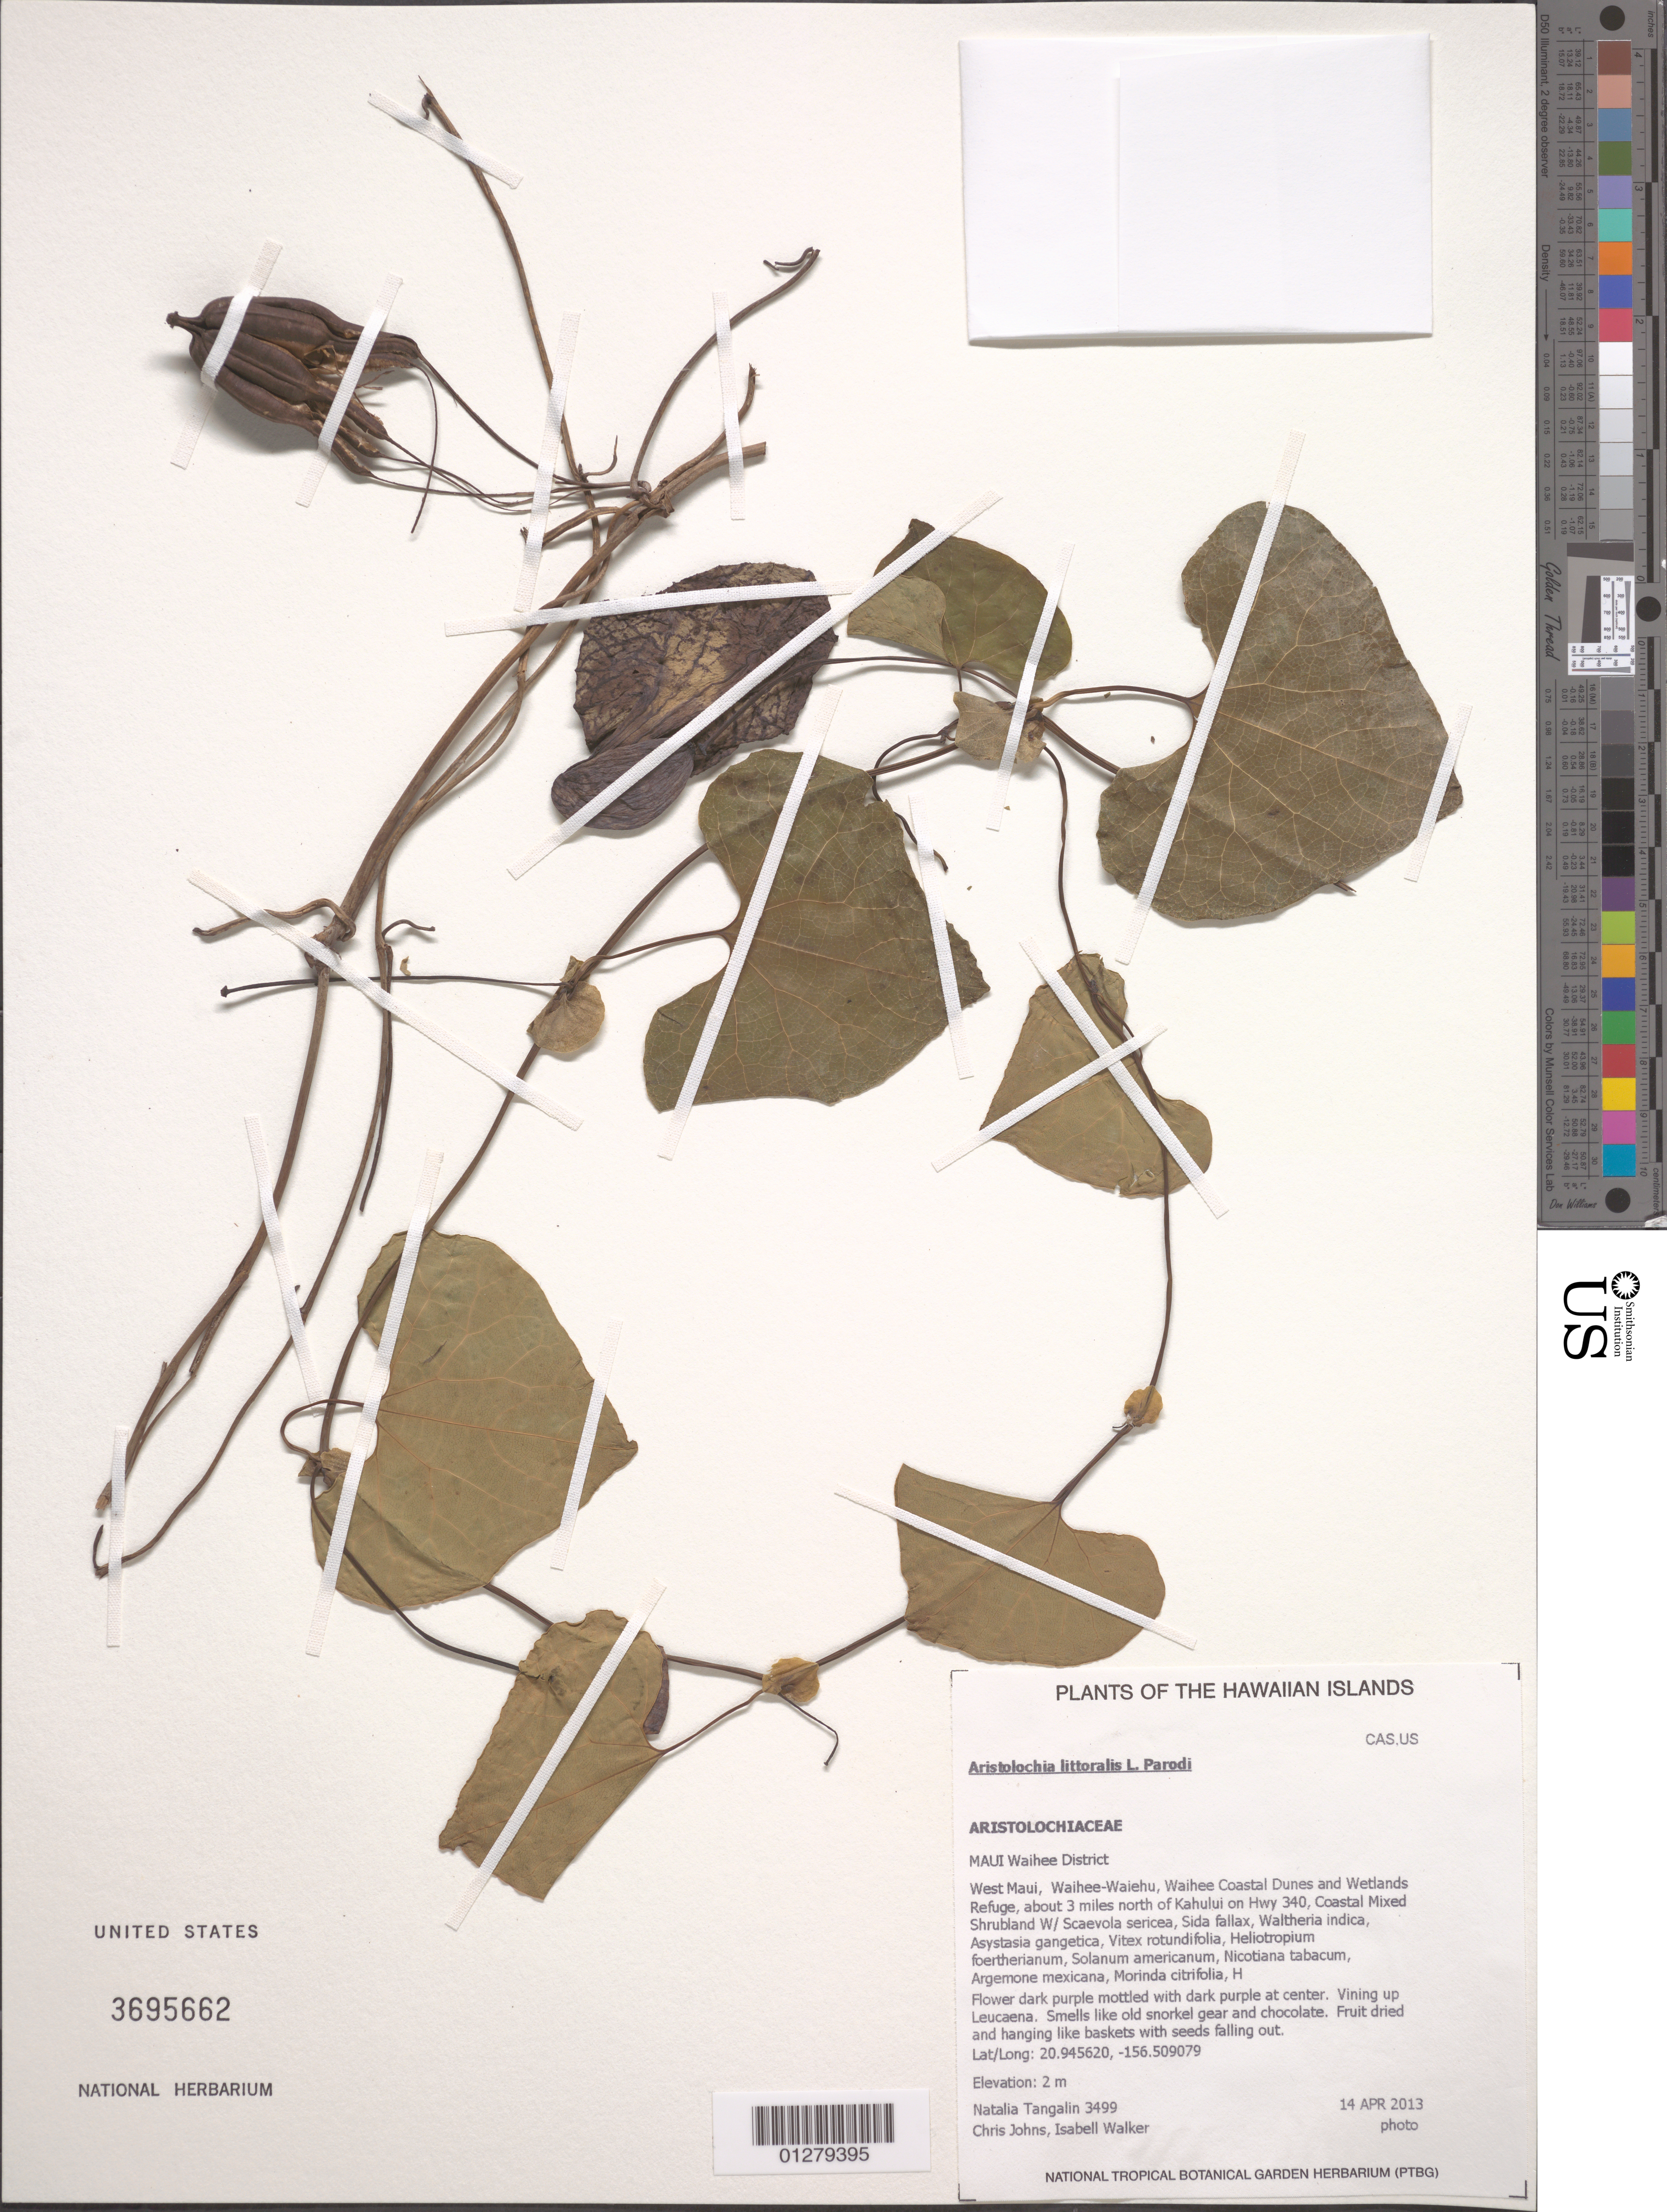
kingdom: Plantae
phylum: Tracheophyta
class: Magnoliopsida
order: Piperales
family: Aristolochiaceae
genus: Aristolochia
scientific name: Aristolochia littoralis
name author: Parodi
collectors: N. Tangalin, C. Johns & I. Walker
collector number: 3499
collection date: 2013-04-14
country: United States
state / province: Hawaii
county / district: Maui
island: Maui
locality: Waihee District, West Maui, Waihee-Waiehu, Waihee Coastal Dunes and Wetlands Refuge, about 3 miles north of Kahului on Hwy 340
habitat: Coastal mixed shrubland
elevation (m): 2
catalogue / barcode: US 3695662